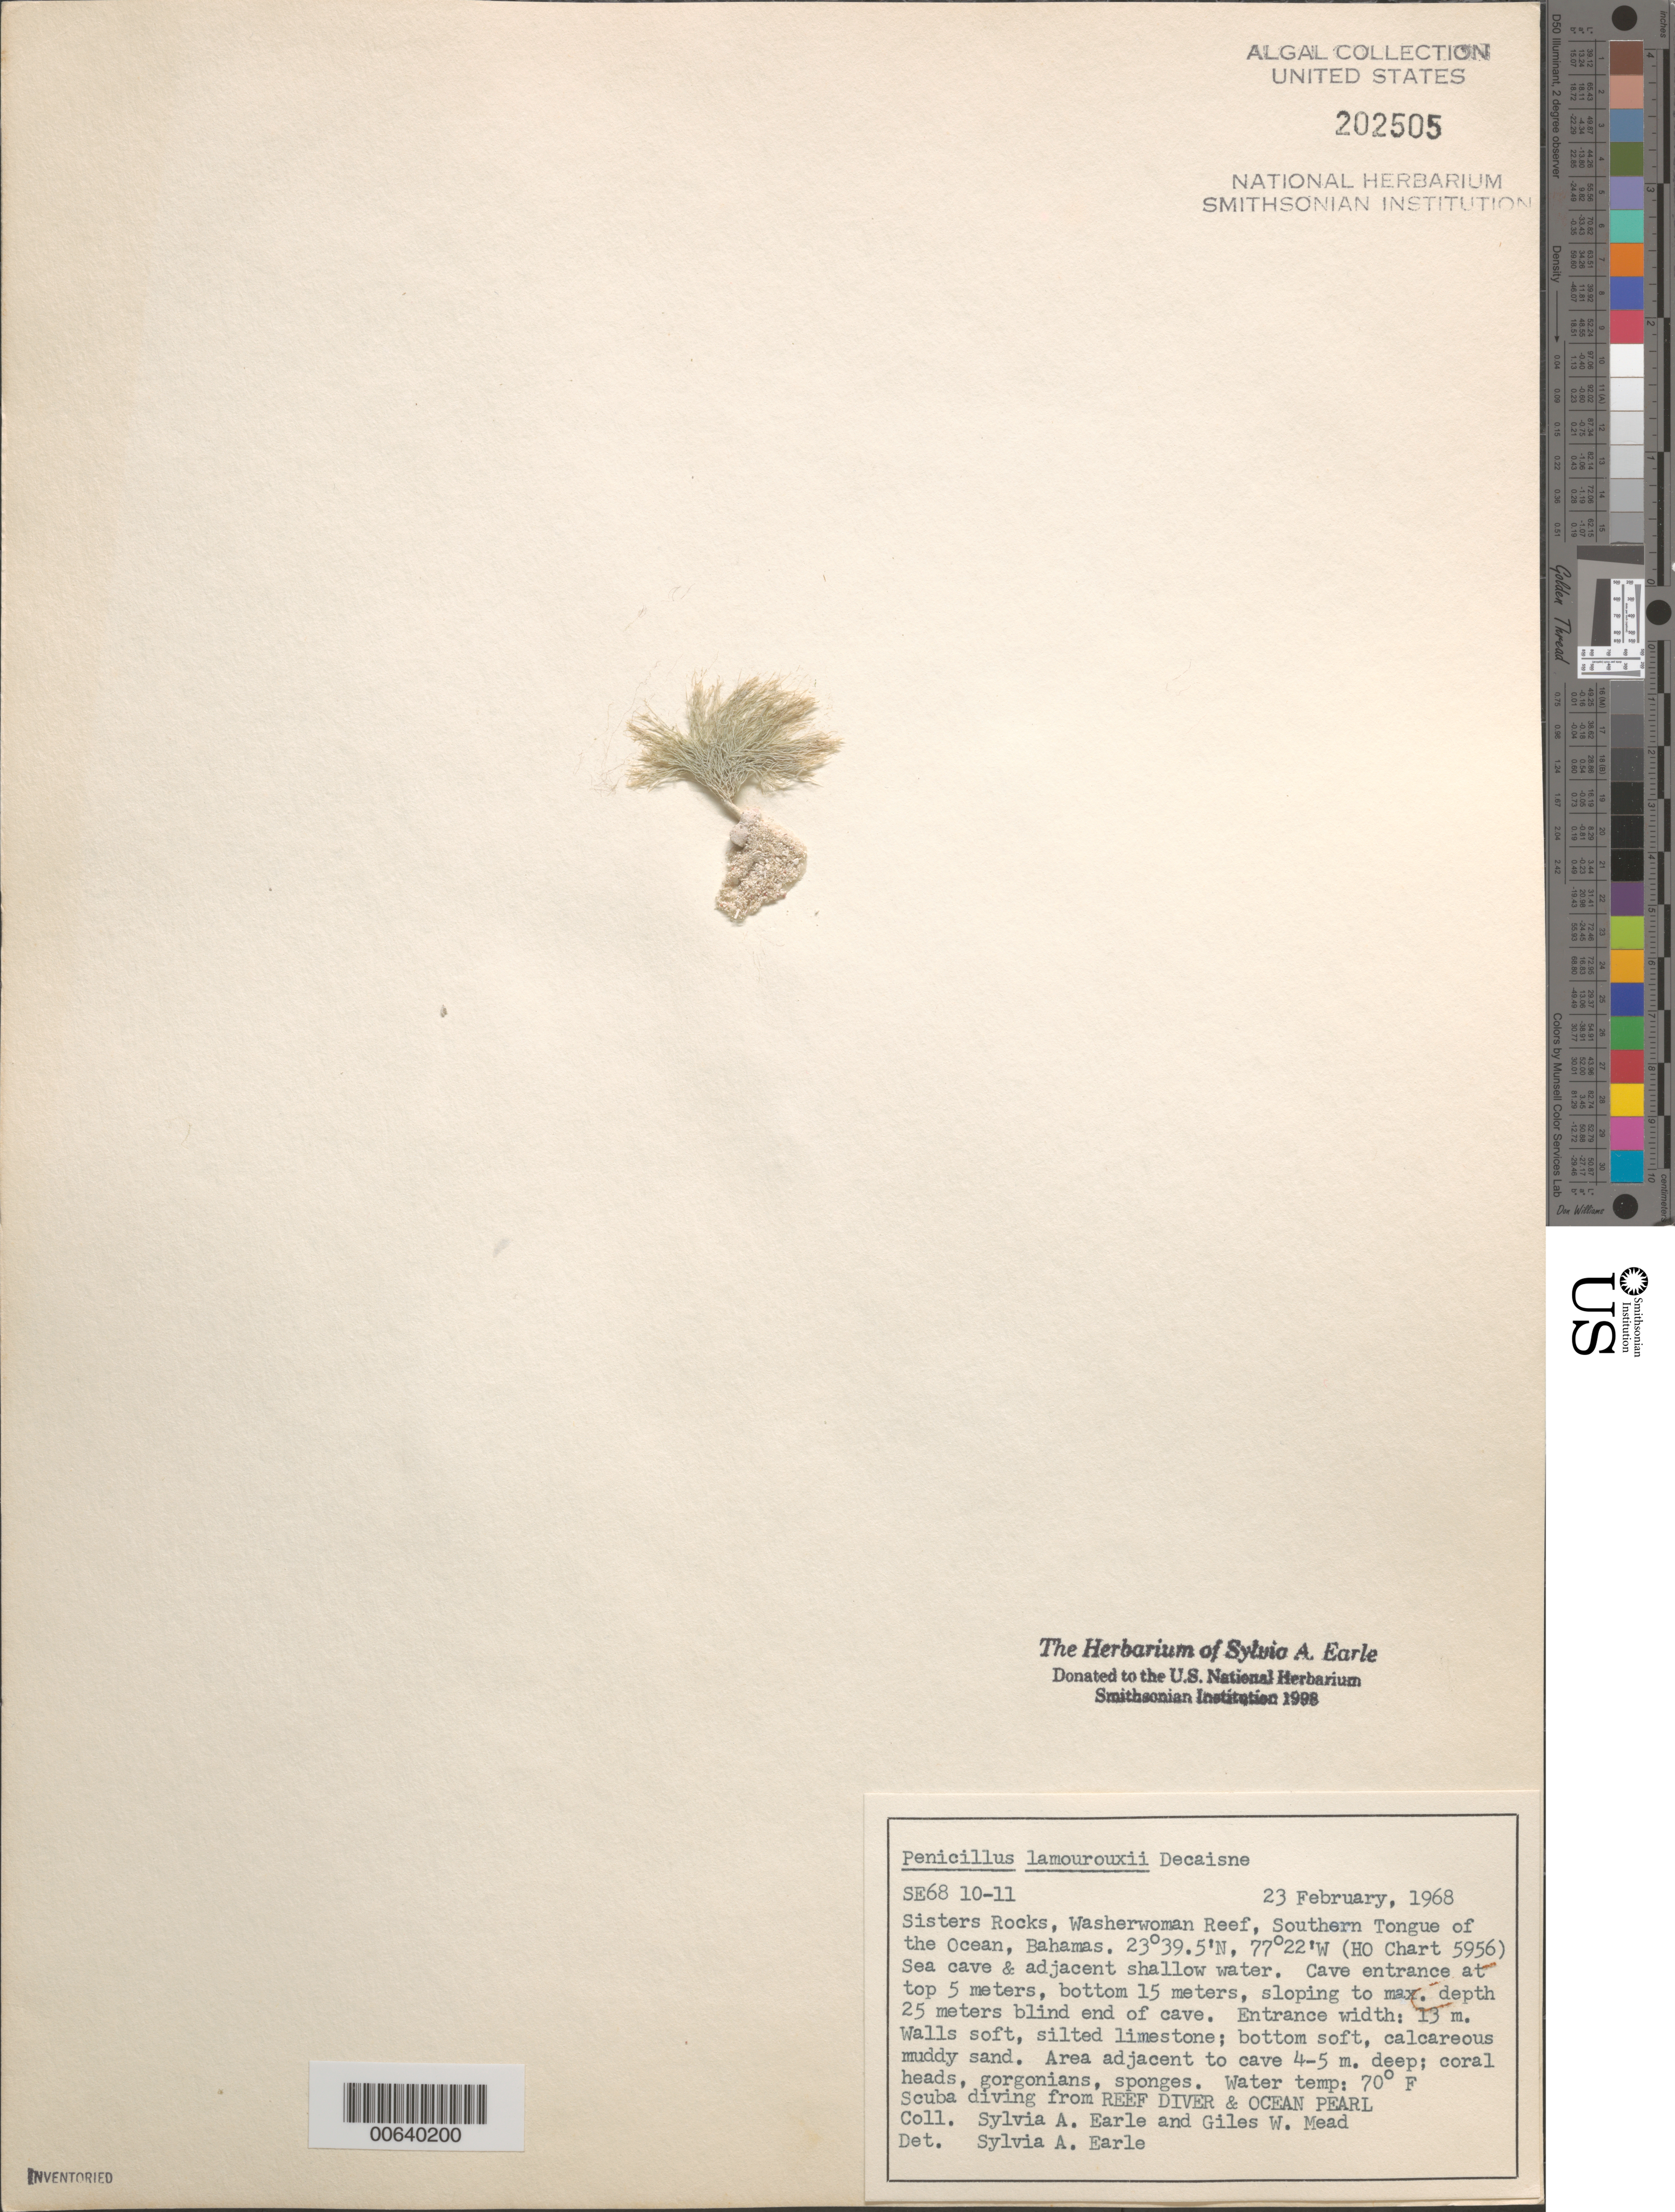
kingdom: Plantae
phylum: Chlorophyta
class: Ulvophyceae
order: Bryopsidales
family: Udoteaceae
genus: Penicillus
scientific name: Penicillus lamourouxii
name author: Decne.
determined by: Earle, S. A.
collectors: S. A. Earle & G. W. Mead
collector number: Se 6810-11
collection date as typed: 23 Feb 1968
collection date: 1968-02-23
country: Bahamas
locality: Sisters Rocks, Washerwoman Reef, Southern Tongue of the Ocean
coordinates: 23 39.5' N, 77 22' W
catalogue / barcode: US 202505